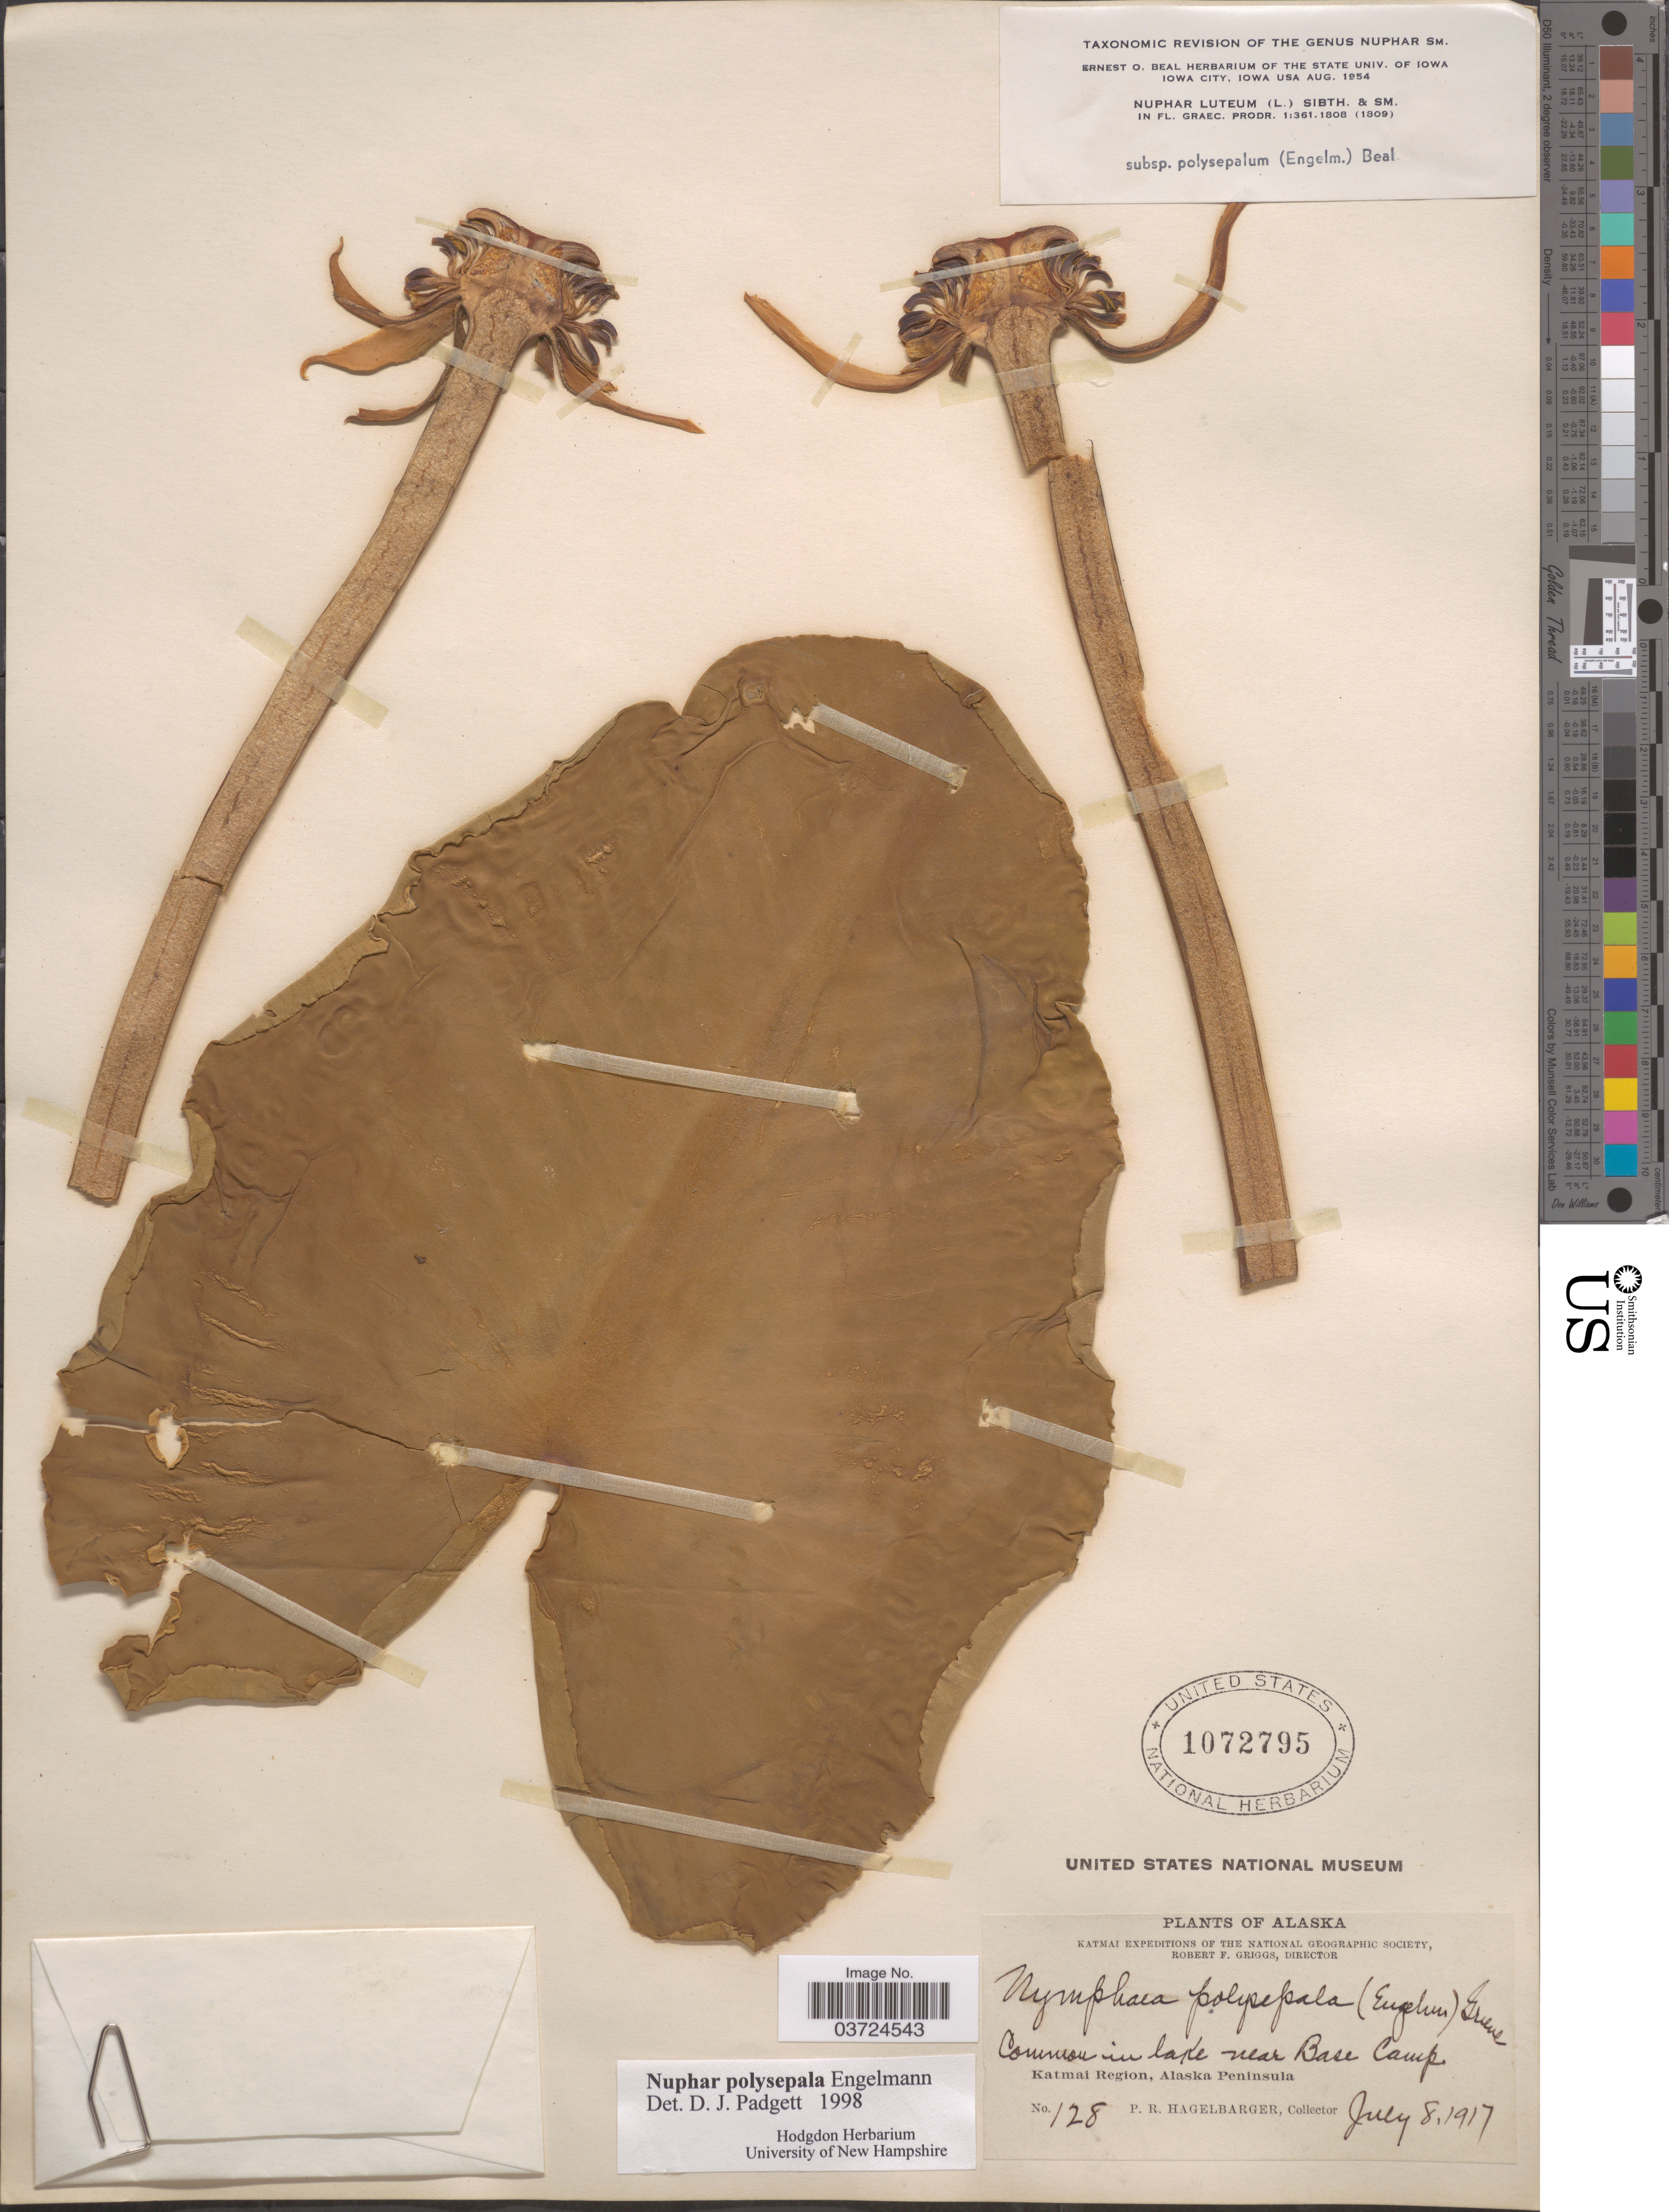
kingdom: Plantae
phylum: Tracheophyta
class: Magnoliopsida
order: Nymphaeales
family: Nymphaeaceae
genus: Nuphar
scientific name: Nuphar polysepala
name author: Englem.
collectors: P. Hagelbarger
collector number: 128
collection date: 1917-07-08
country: United States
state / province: Alaska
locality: Common in lake near Base Camp. Katmai Region, Alaska Peninsula.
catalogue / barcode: US 1072795